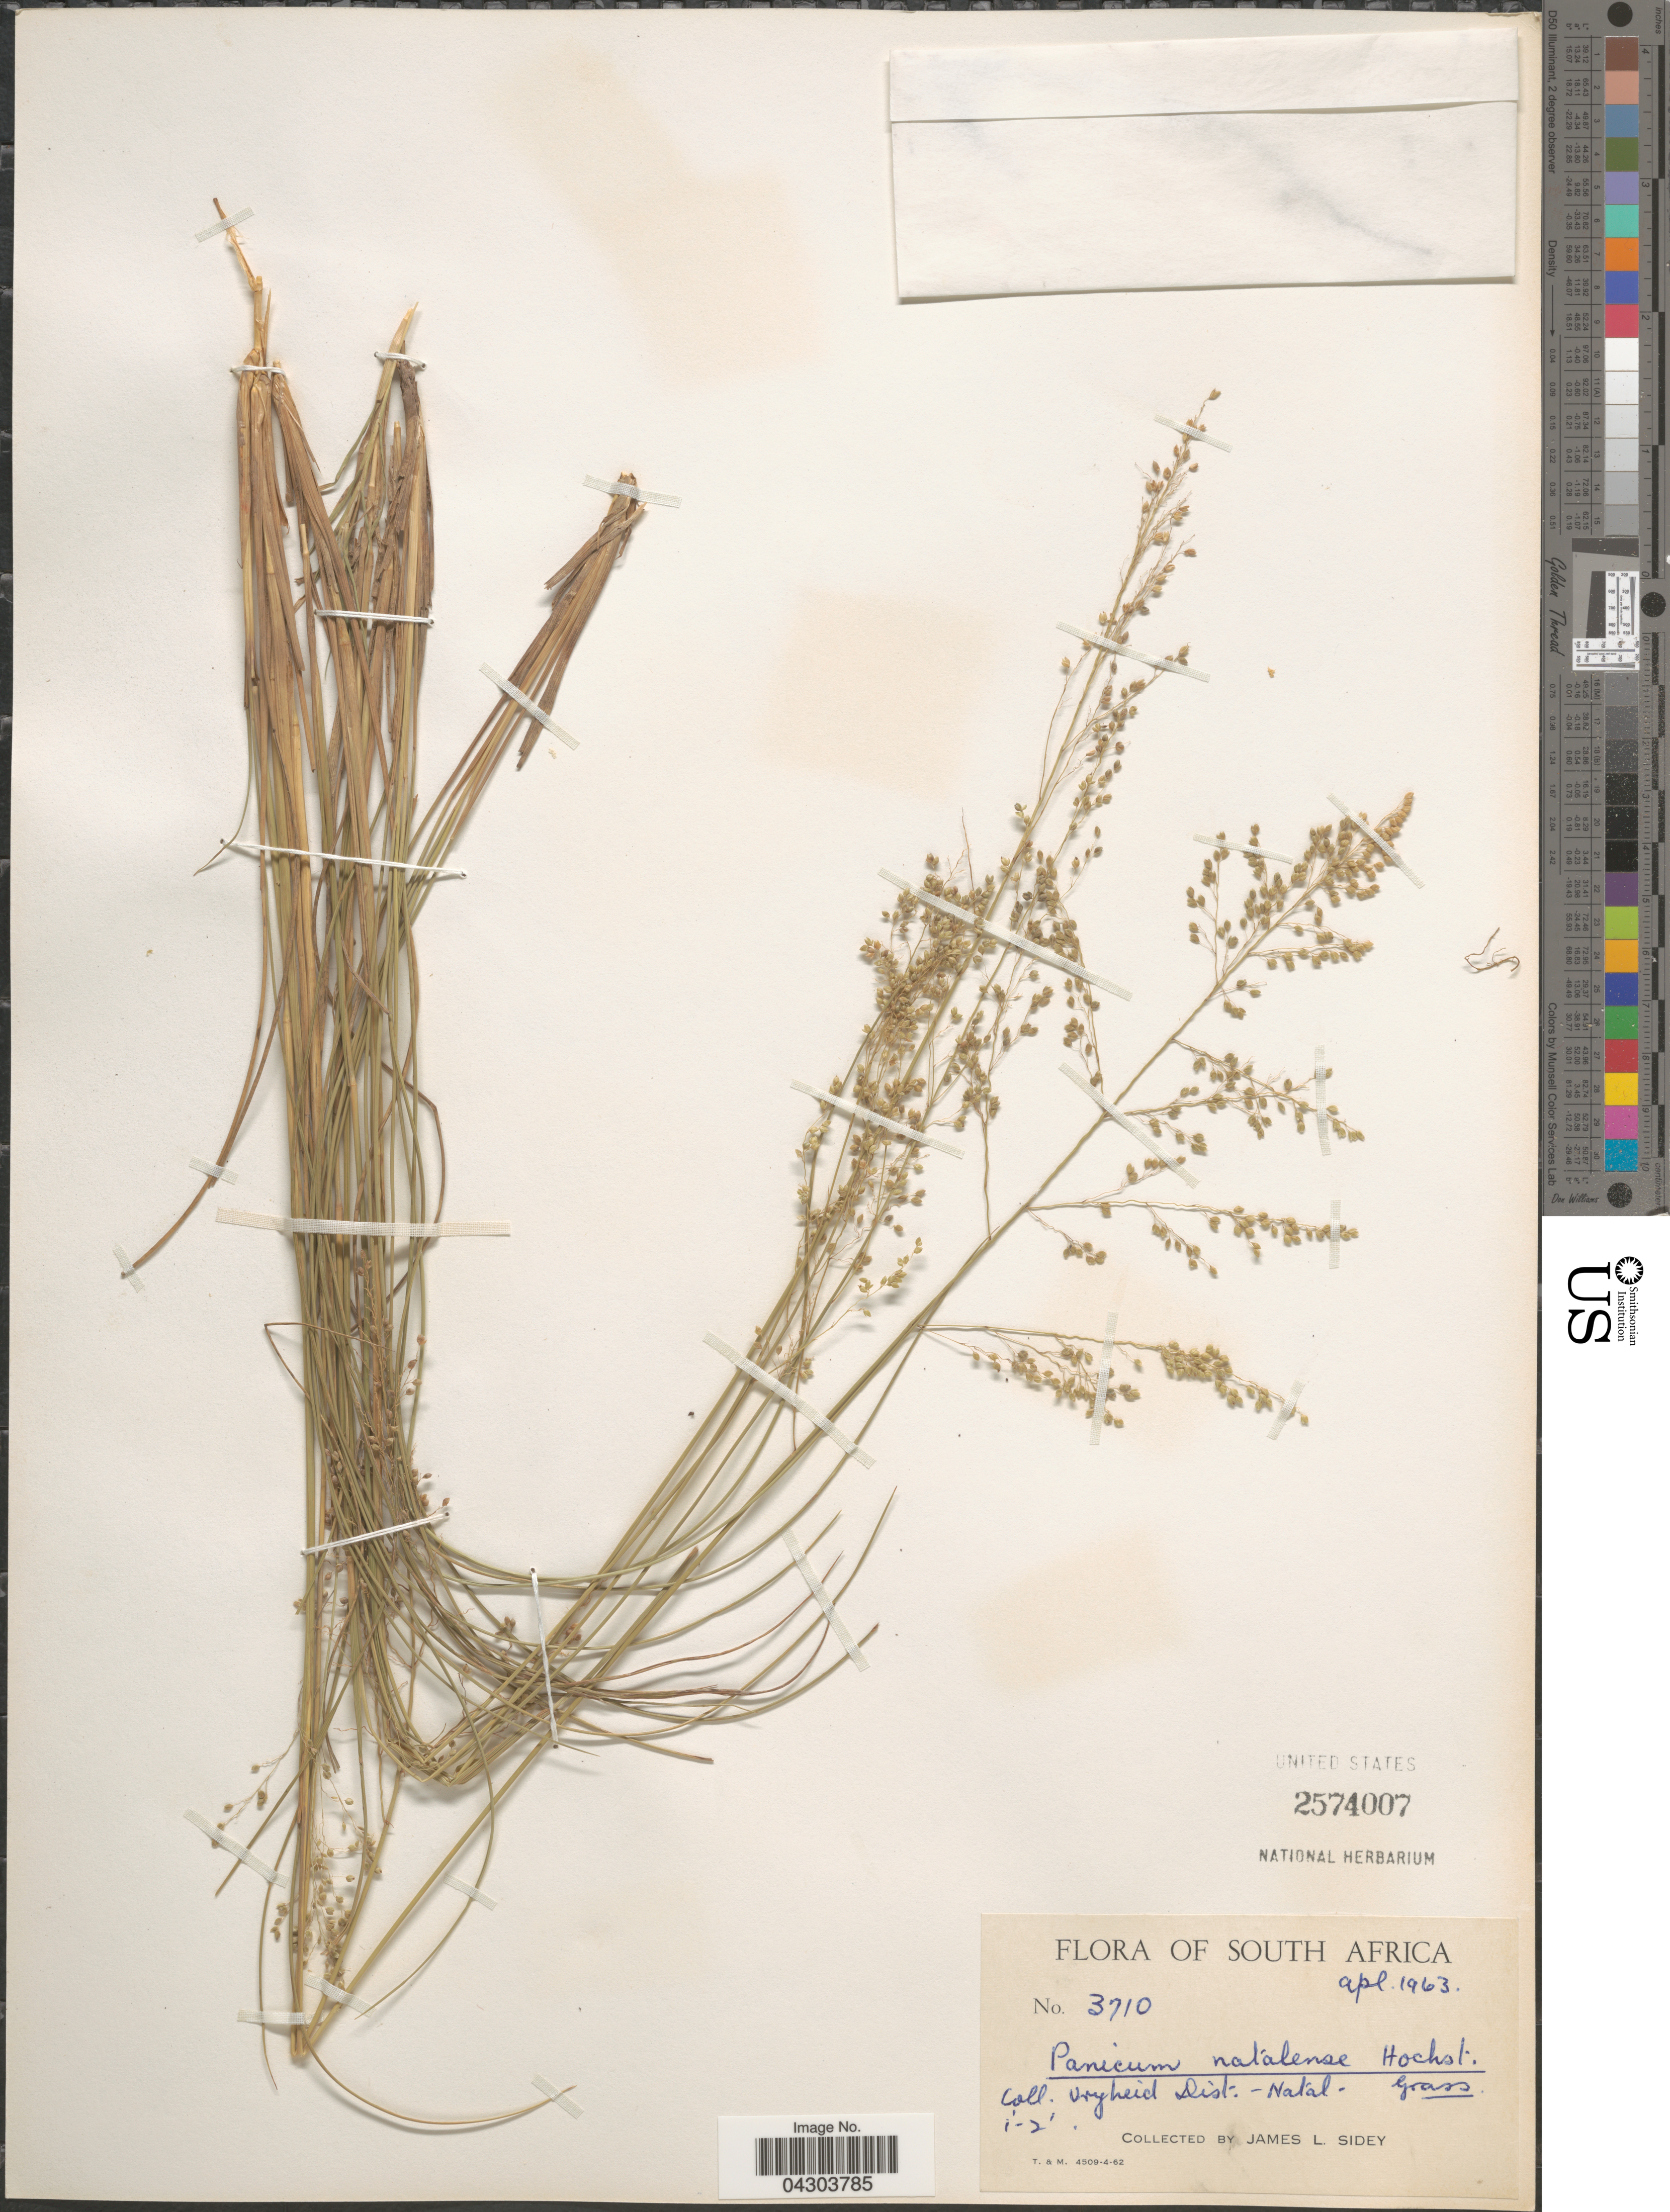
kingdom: Plantae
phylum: Tracheophyta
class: Liliopsida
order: Poales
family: Poaceae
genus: Panicum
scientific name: Panicum natalense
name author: Hochst.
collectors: J. L. Sidey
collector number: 3710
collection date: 1963-04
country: South Africa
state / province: KwaZulu-Natal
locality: Vrijheid Dist.-Natal.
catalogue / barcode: US 2574007